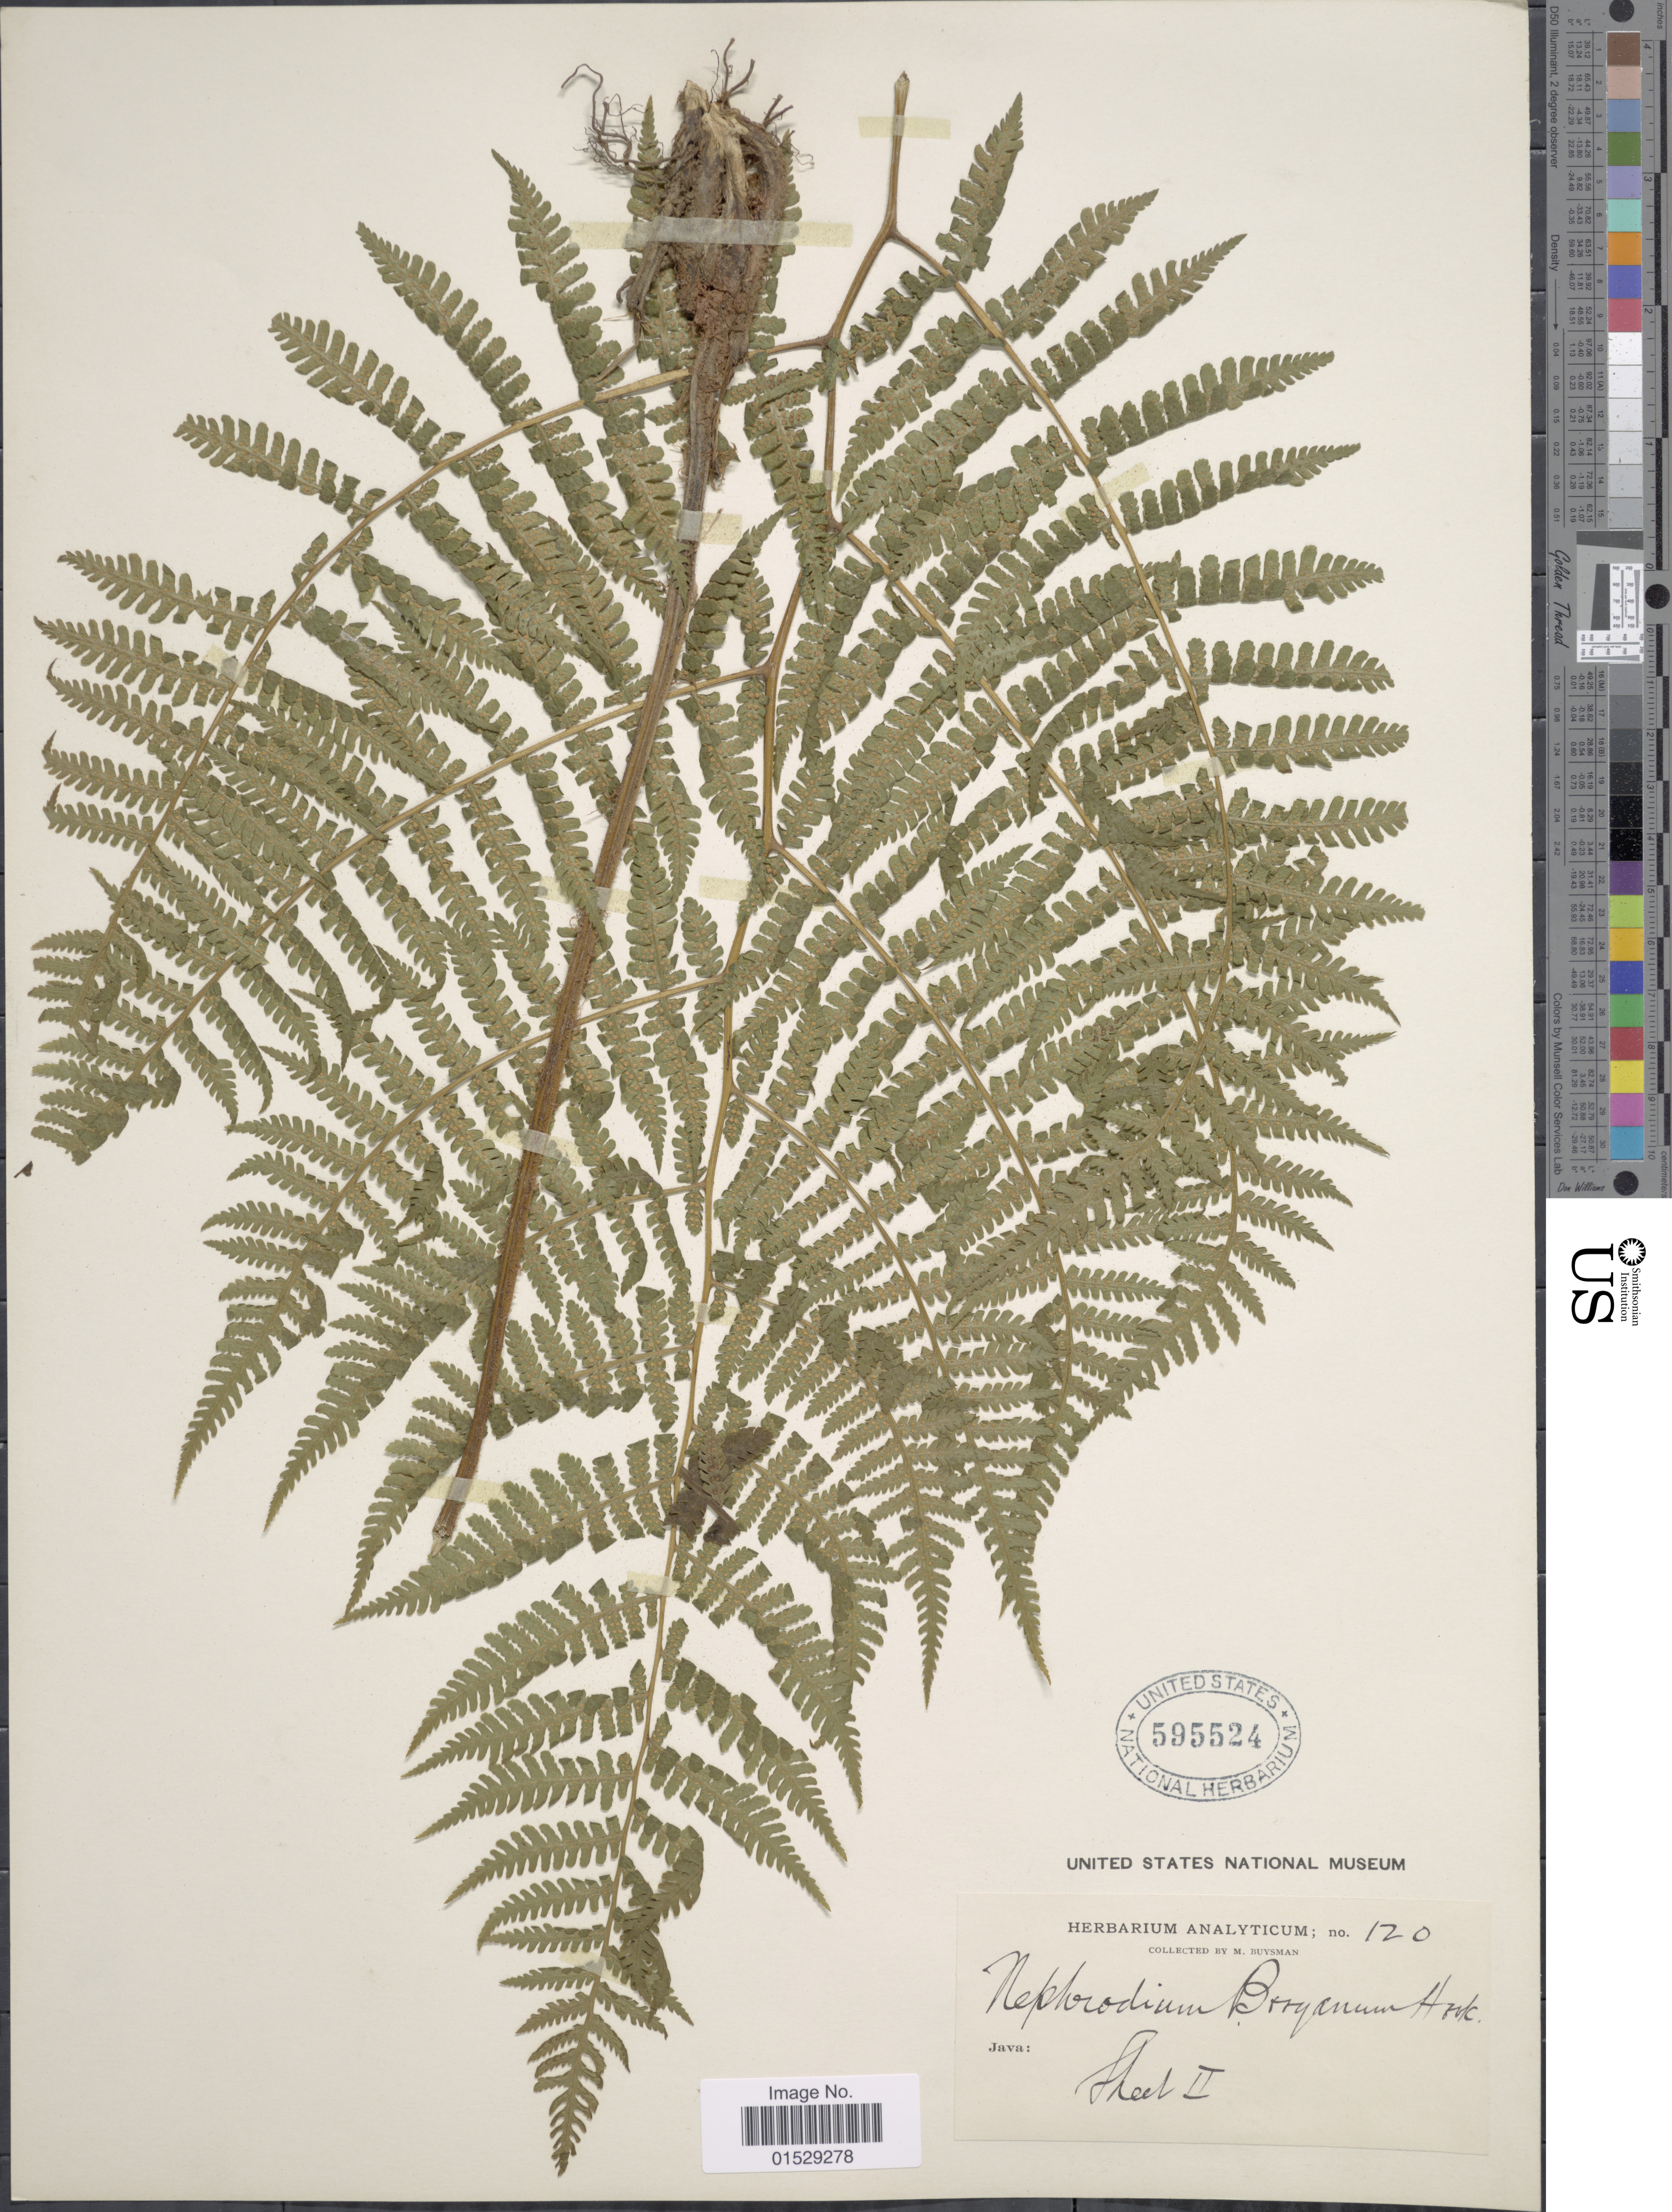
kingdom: Plantae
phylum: Tracheophyta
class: Polypodiopsida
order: Polypodiales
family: Athyriaceae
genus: Deparia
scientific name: Deparia boryana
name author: (Willd.) M. Kato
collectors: M. Buysman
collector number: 120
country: Indonesia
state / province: Java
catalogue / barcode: US 595524